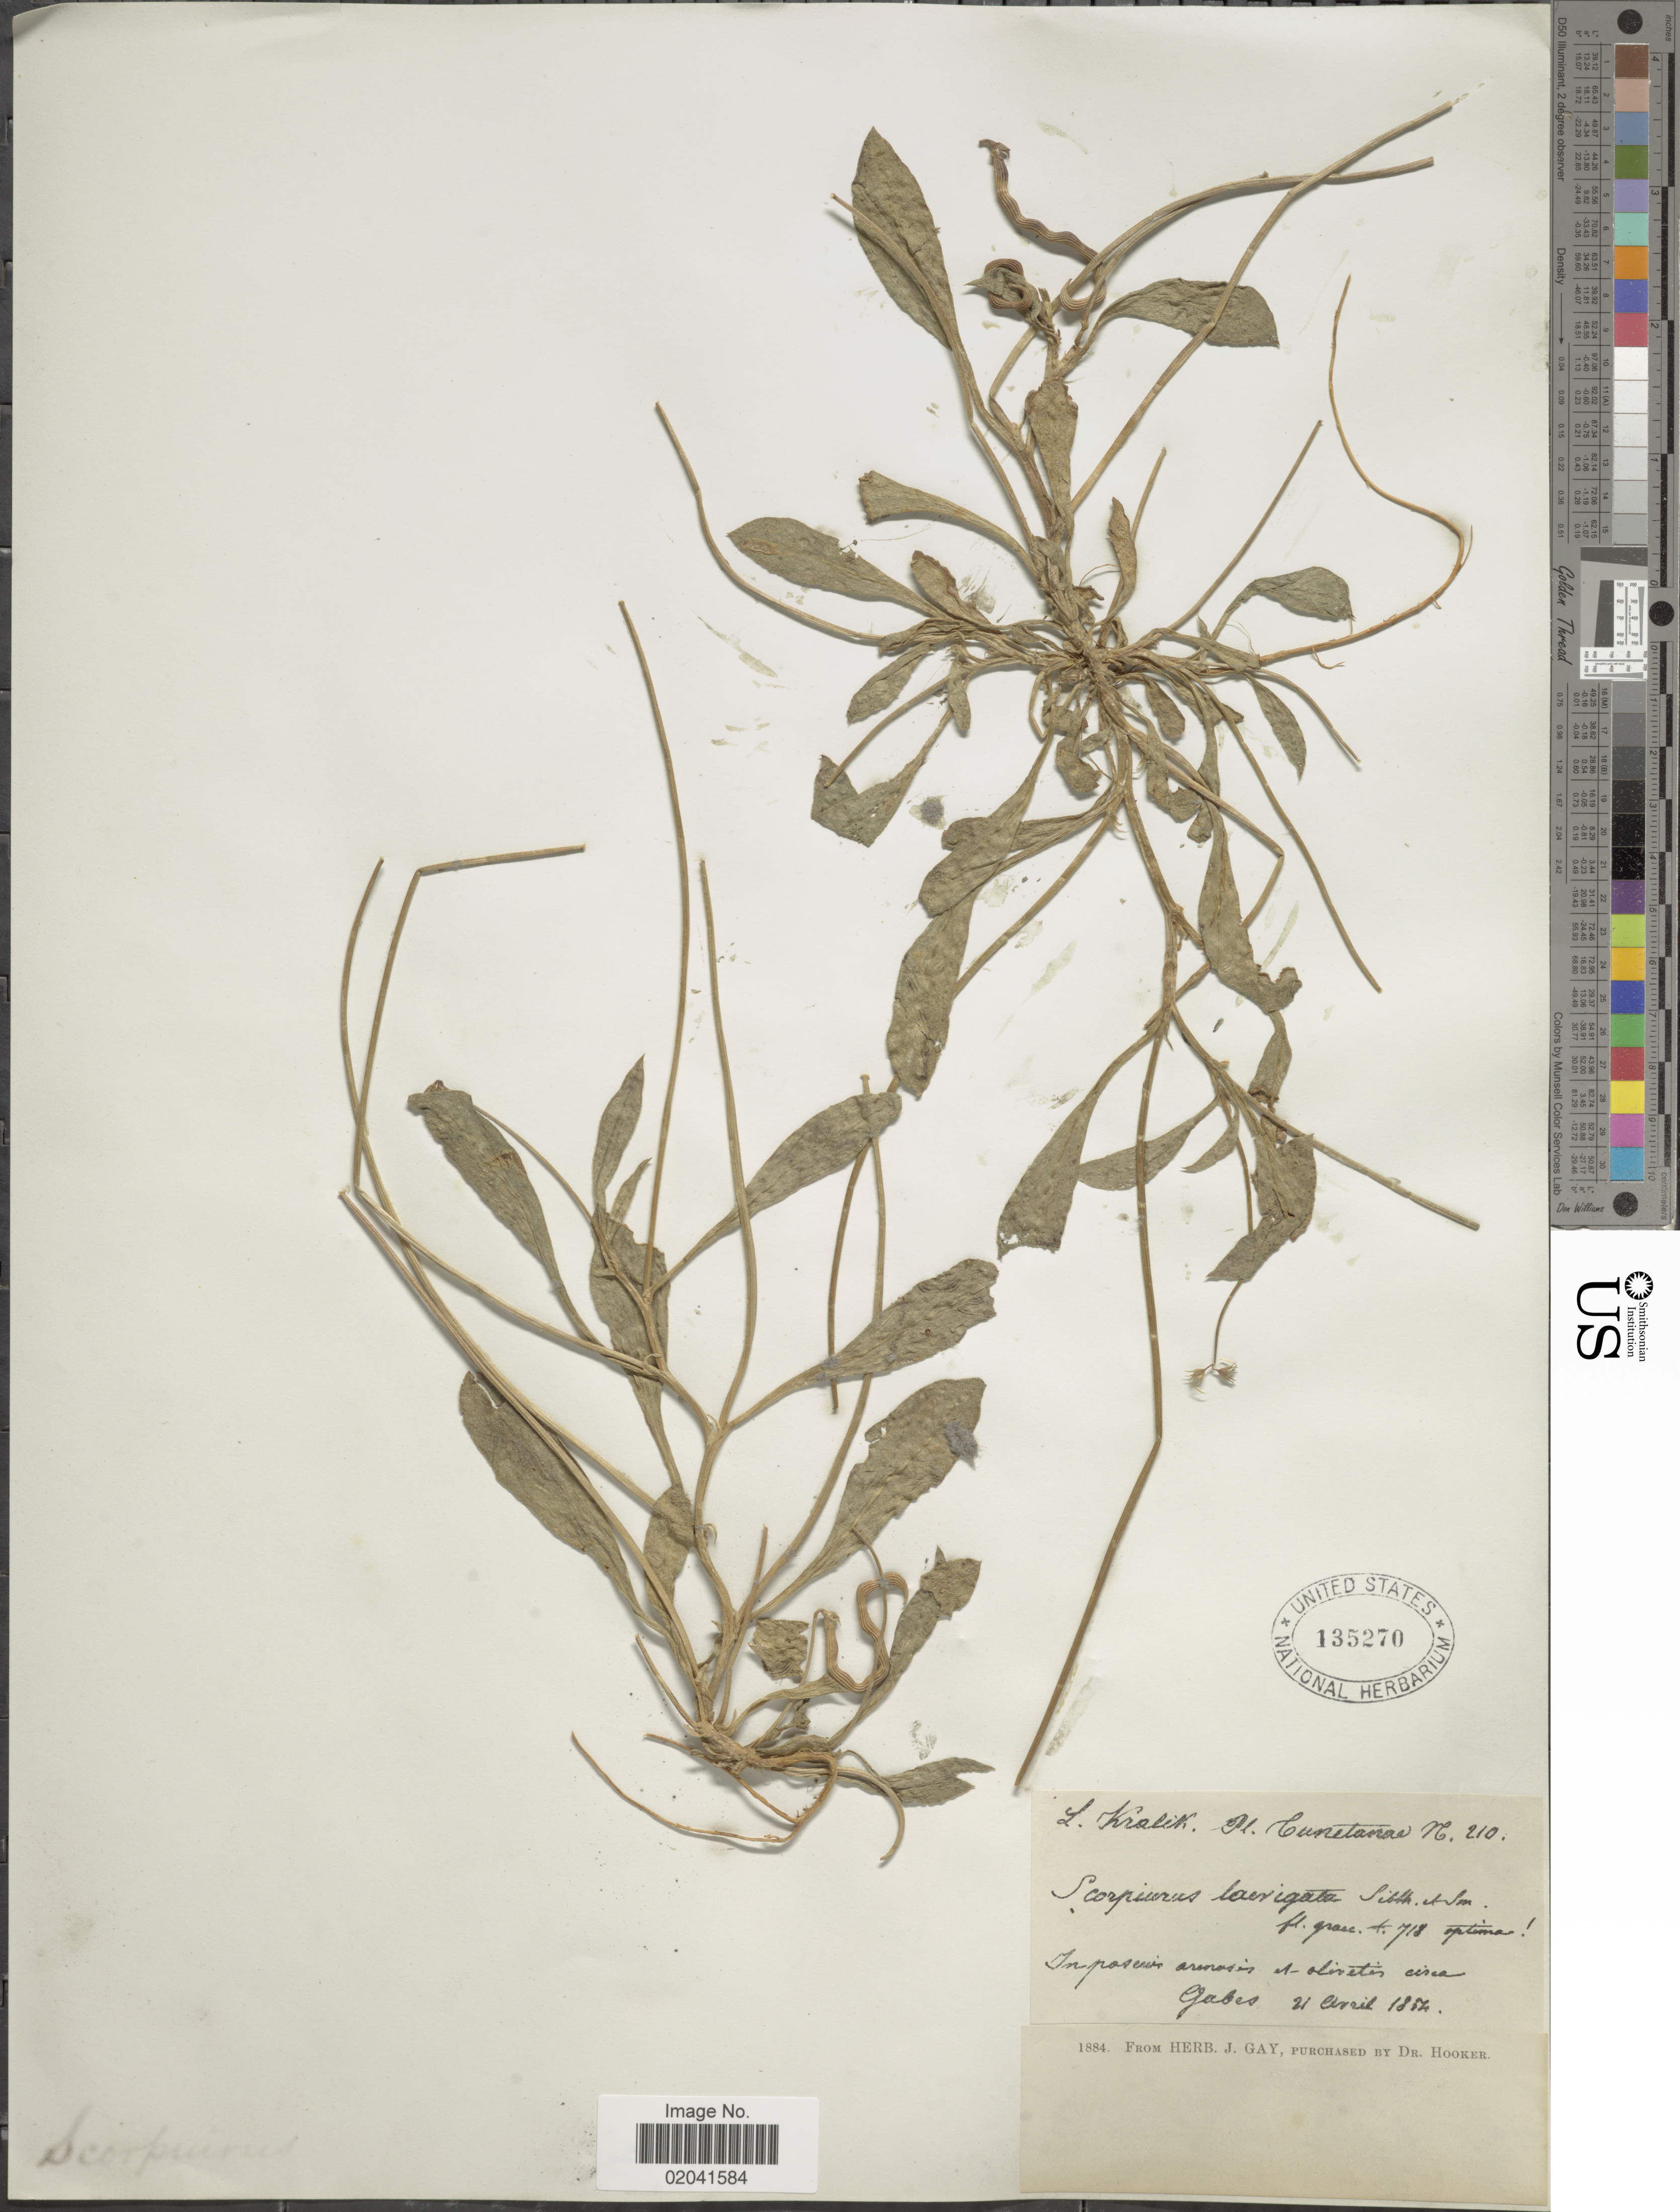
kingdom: Plantae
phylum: Tracheophyta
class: Magnoliopsida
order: Fabales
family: Fabaceae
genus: Scorpiurus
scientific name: Scorpiurus laevigata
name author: Sibth. & Sm.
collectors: L. Kralik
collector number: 210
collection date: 1854-04-21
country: Tunisia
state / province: Gabès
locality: In pascuis arenosis et olivetis circa Gabes. Pl. Cunetanae.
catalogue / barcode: US 135270